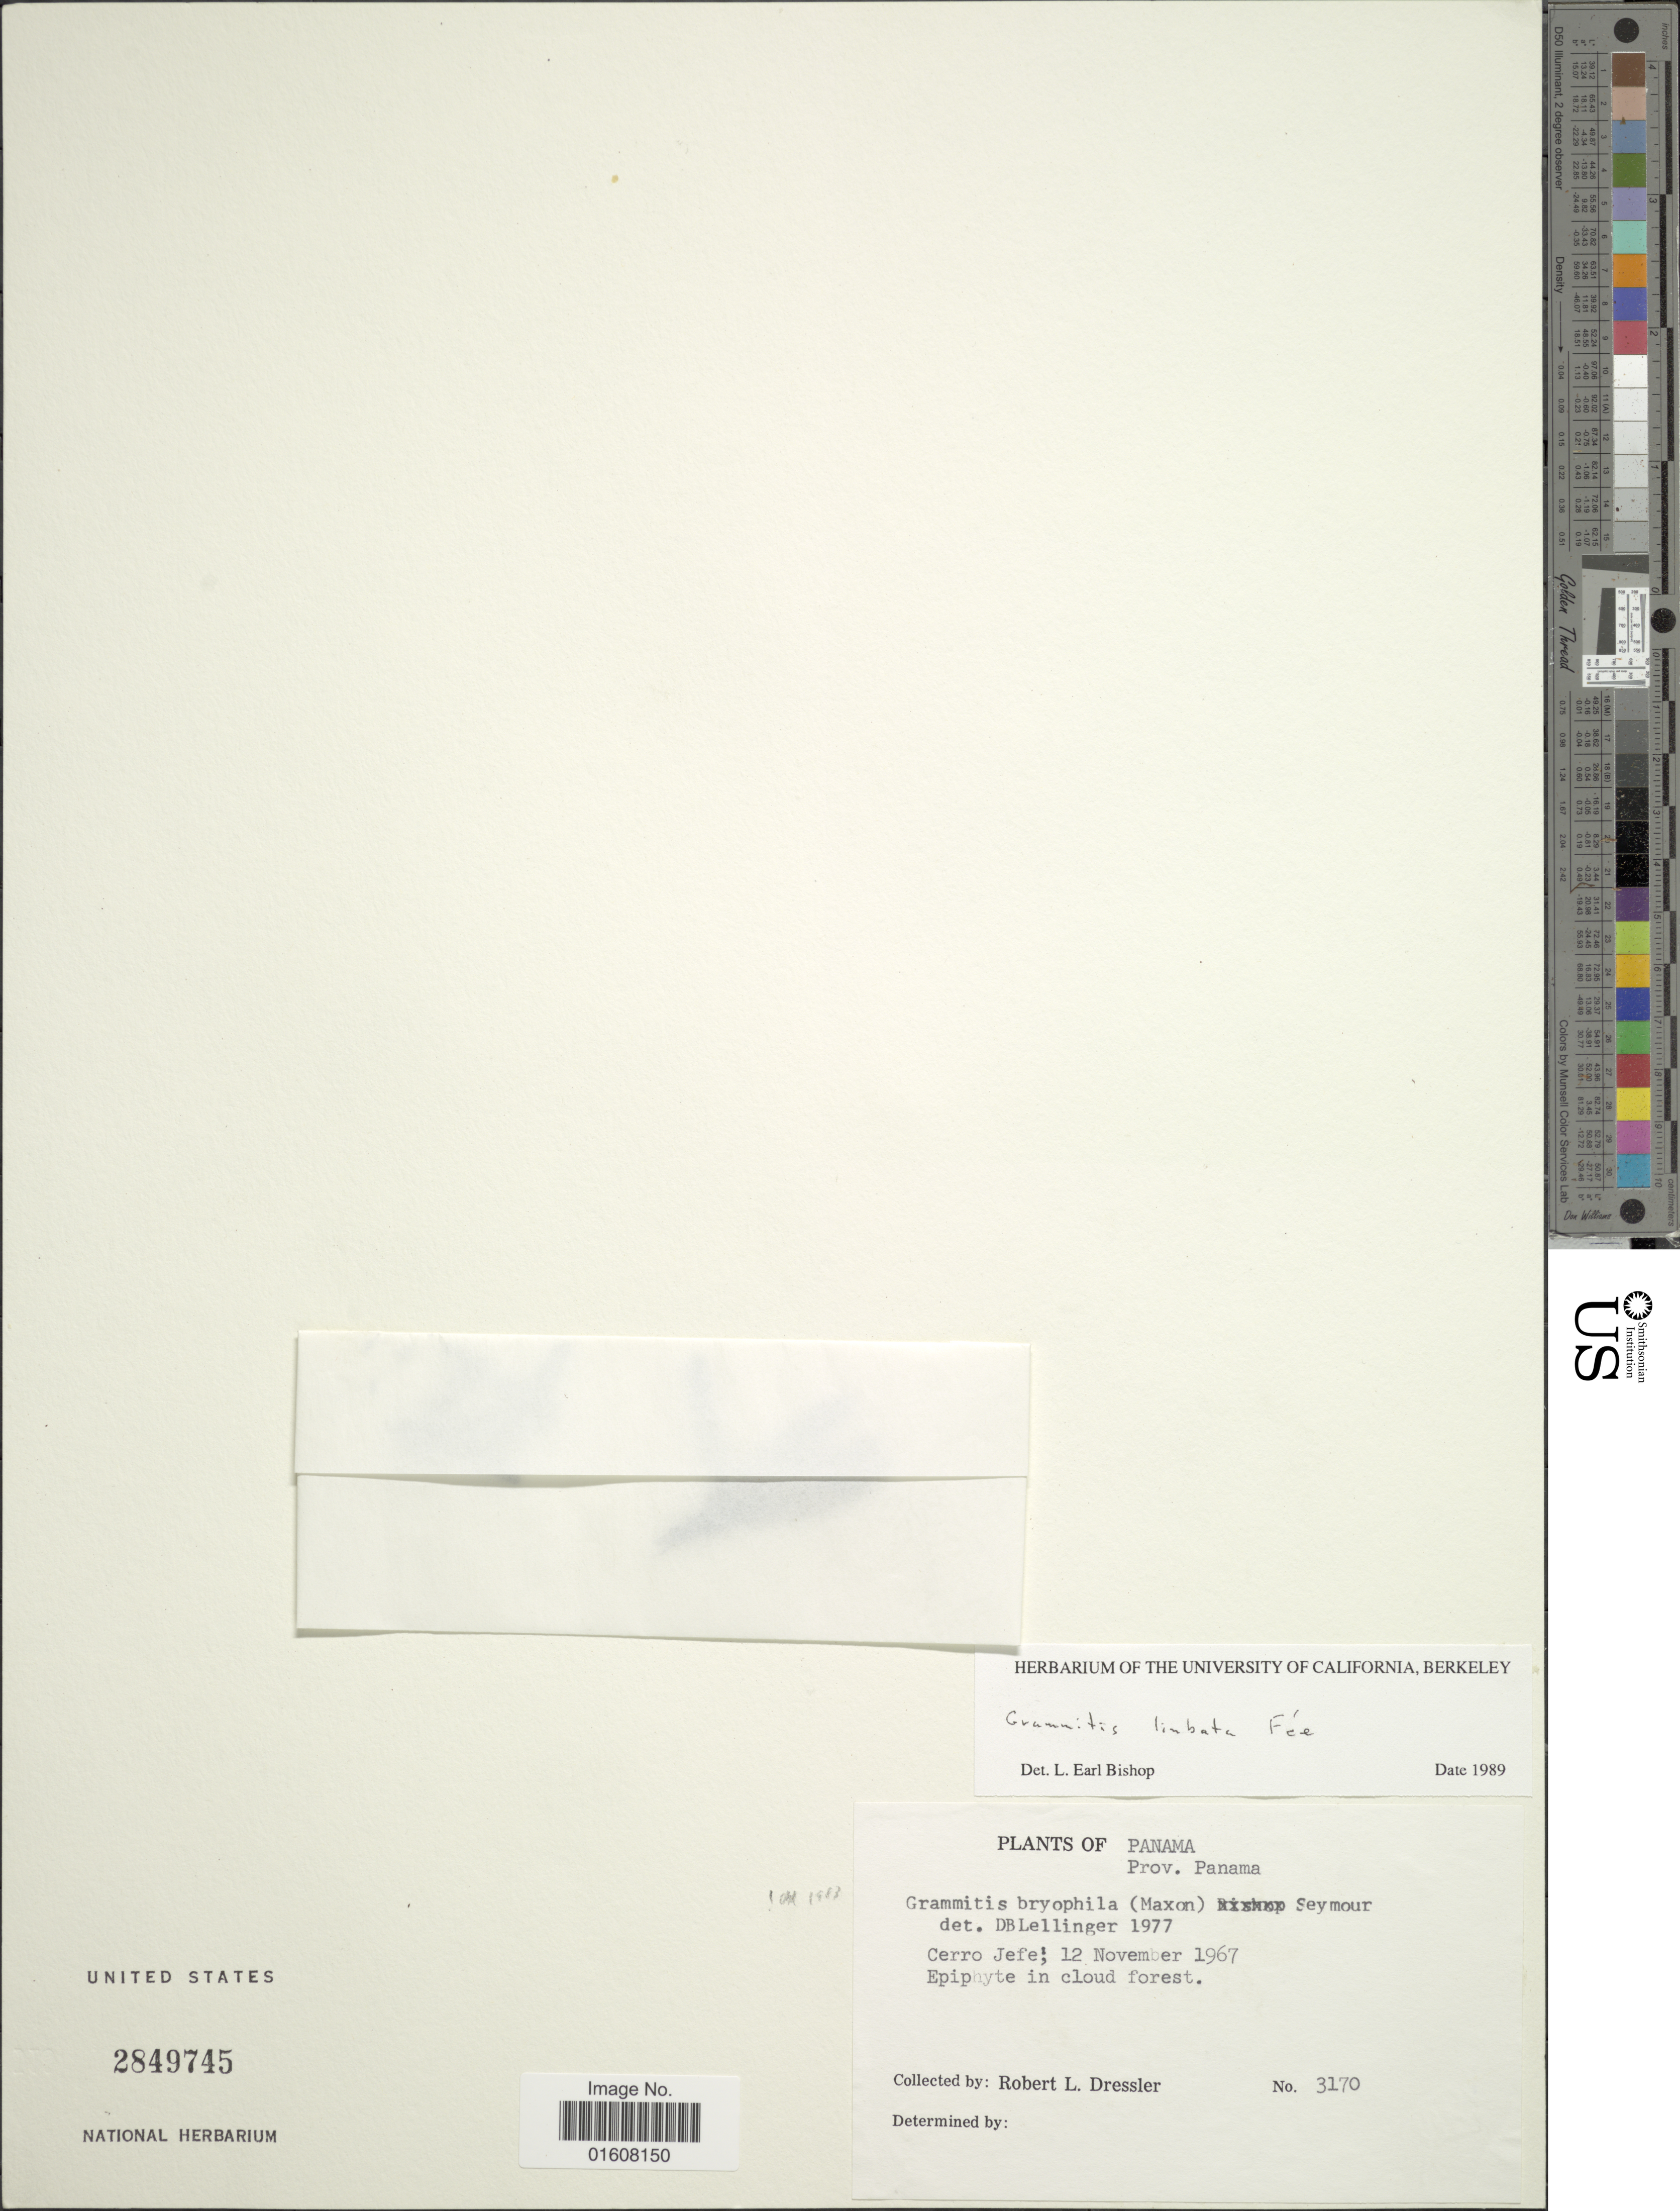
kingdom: Plantae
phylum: Tracheophyta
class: Polypodiopsida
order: Polypodiales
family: Polypodiaceae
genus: Grammitis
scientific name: Grammitis limbata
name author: Fée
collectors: R. Dressler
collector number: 3170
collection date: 1967-11-12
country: Panama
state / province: Panamá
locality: Cerro Jefe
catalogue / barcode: US 2849745